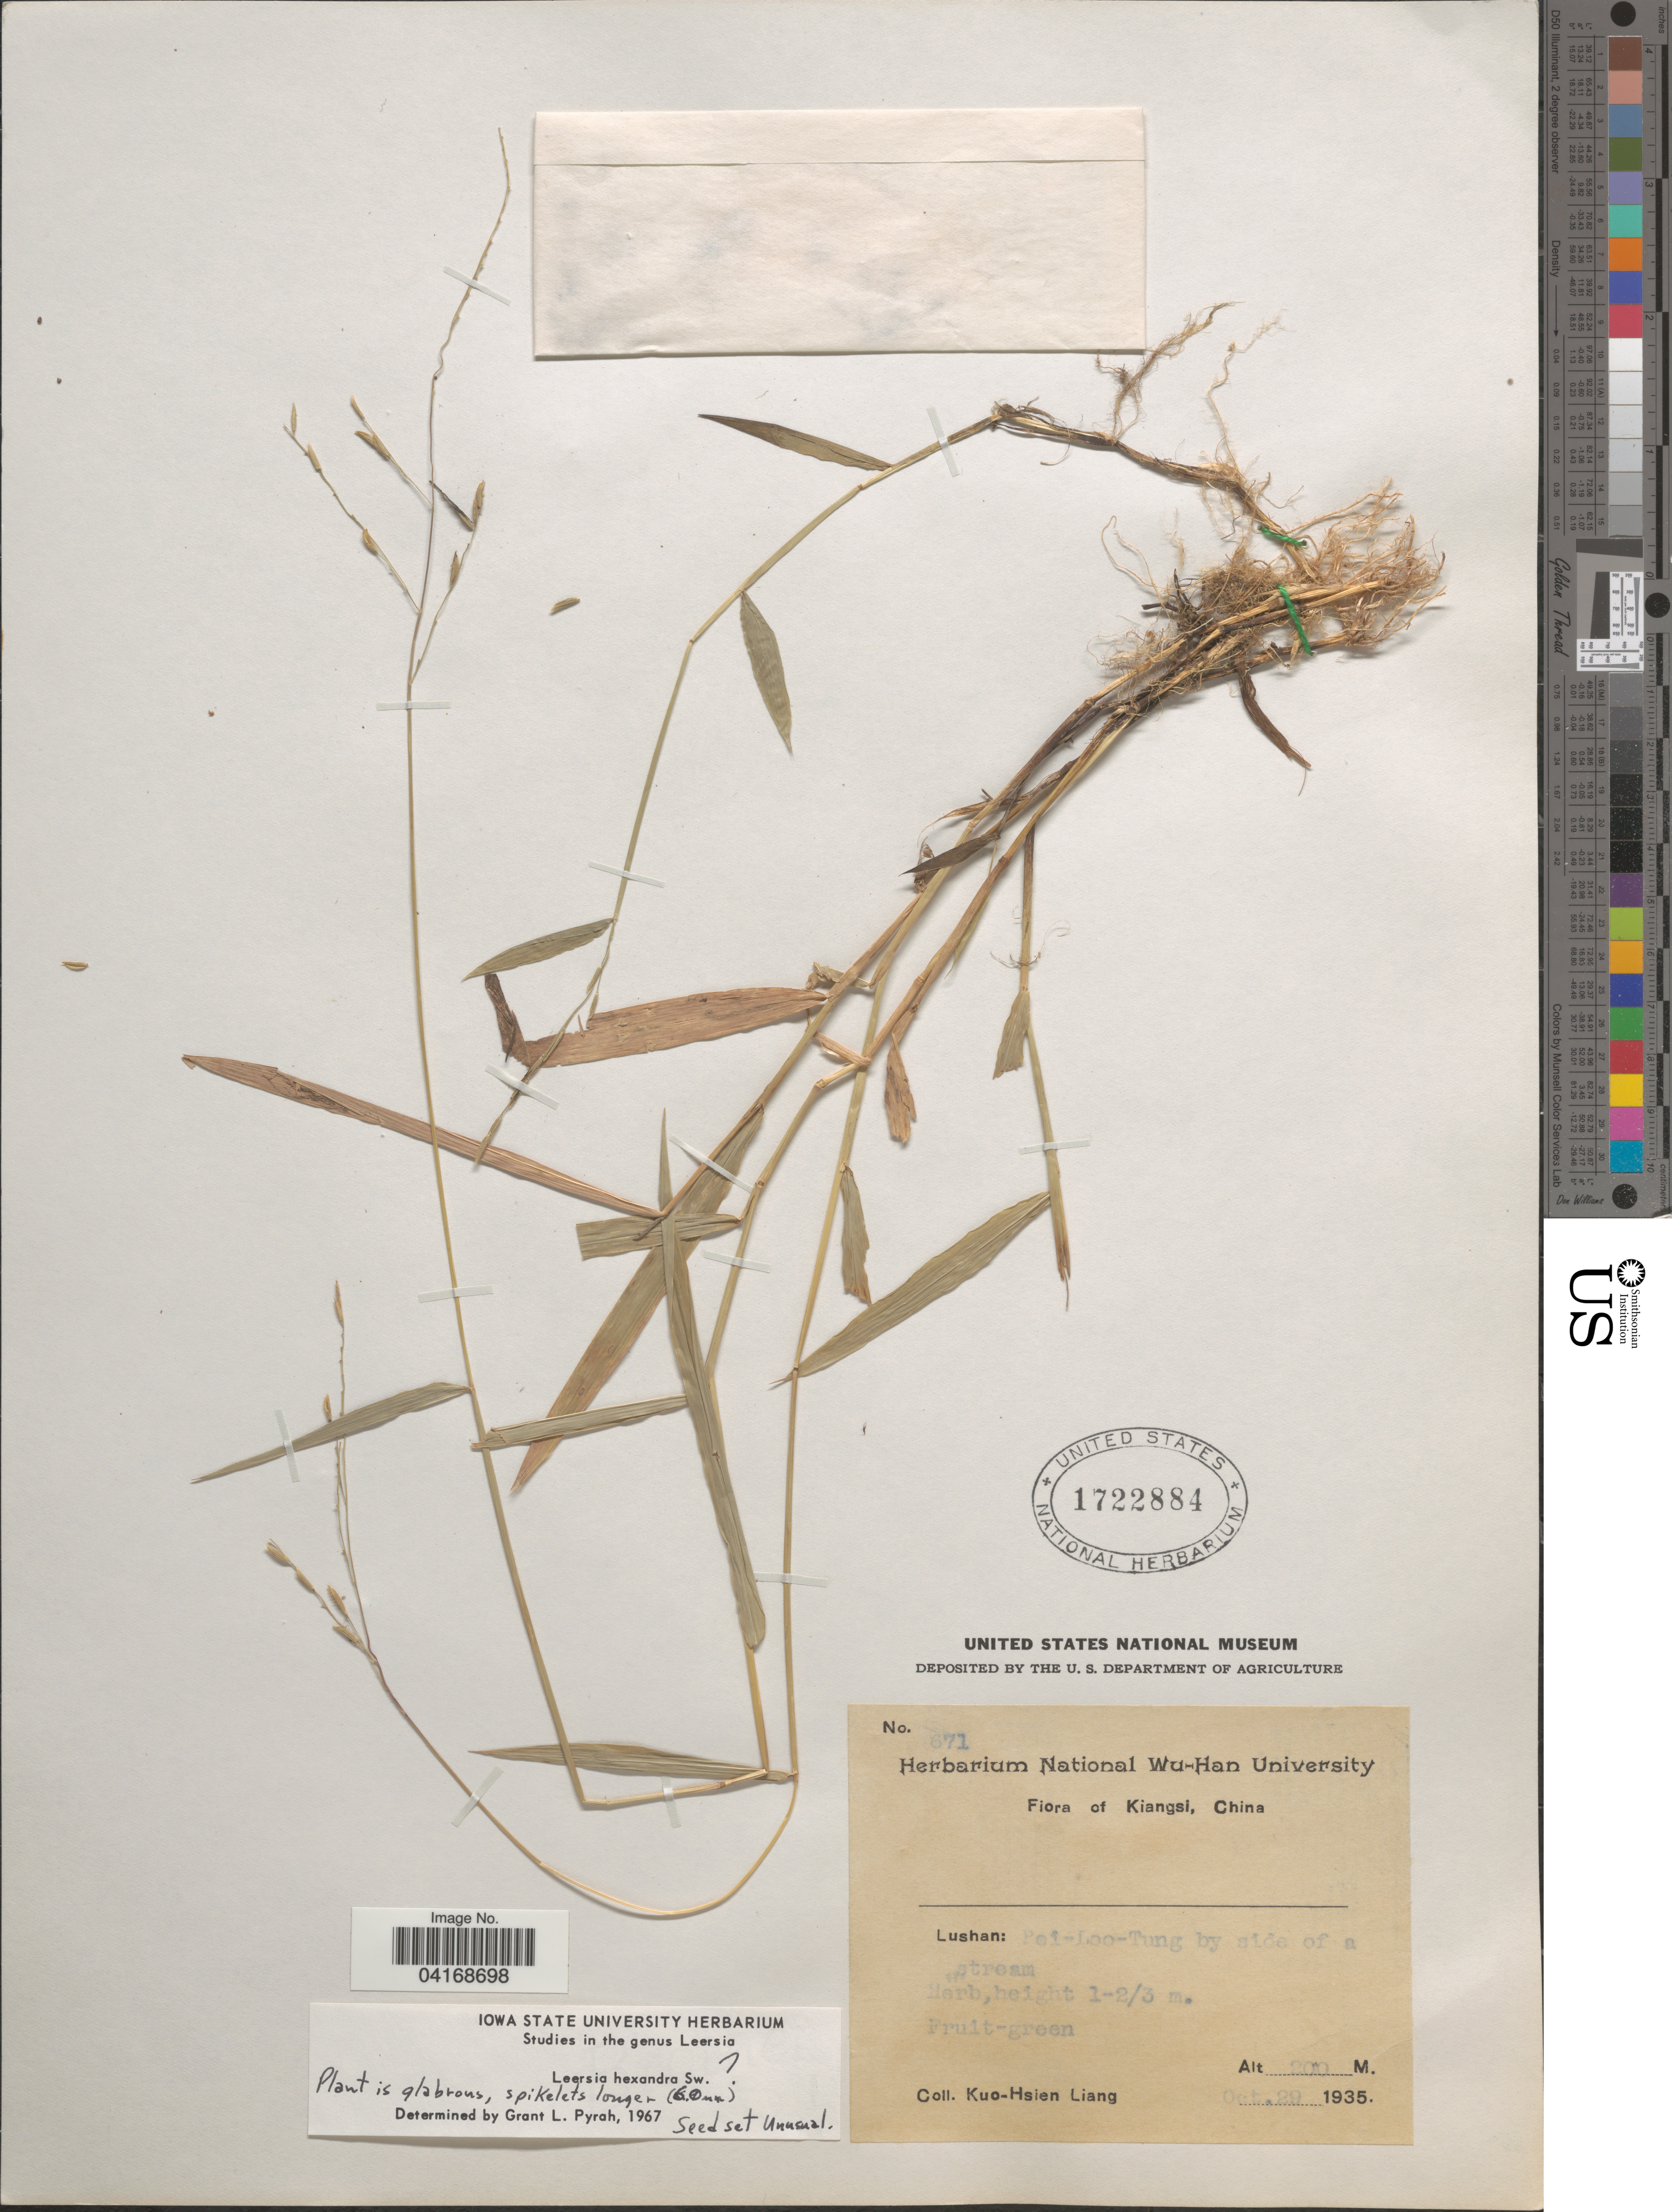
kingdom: Plantae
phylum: Tracheophyta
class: Liliopsida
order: Poales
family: Poaceae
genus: Leersia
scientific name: Leersia hexandra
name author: Sw.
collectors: L. Kuo-hsien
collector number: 671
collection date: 1935-10-29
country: China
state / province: Jiangxi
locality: Kiangsi. Lushan: Poi-Loo-Tung by side of a stream.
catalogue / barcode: US 1722884